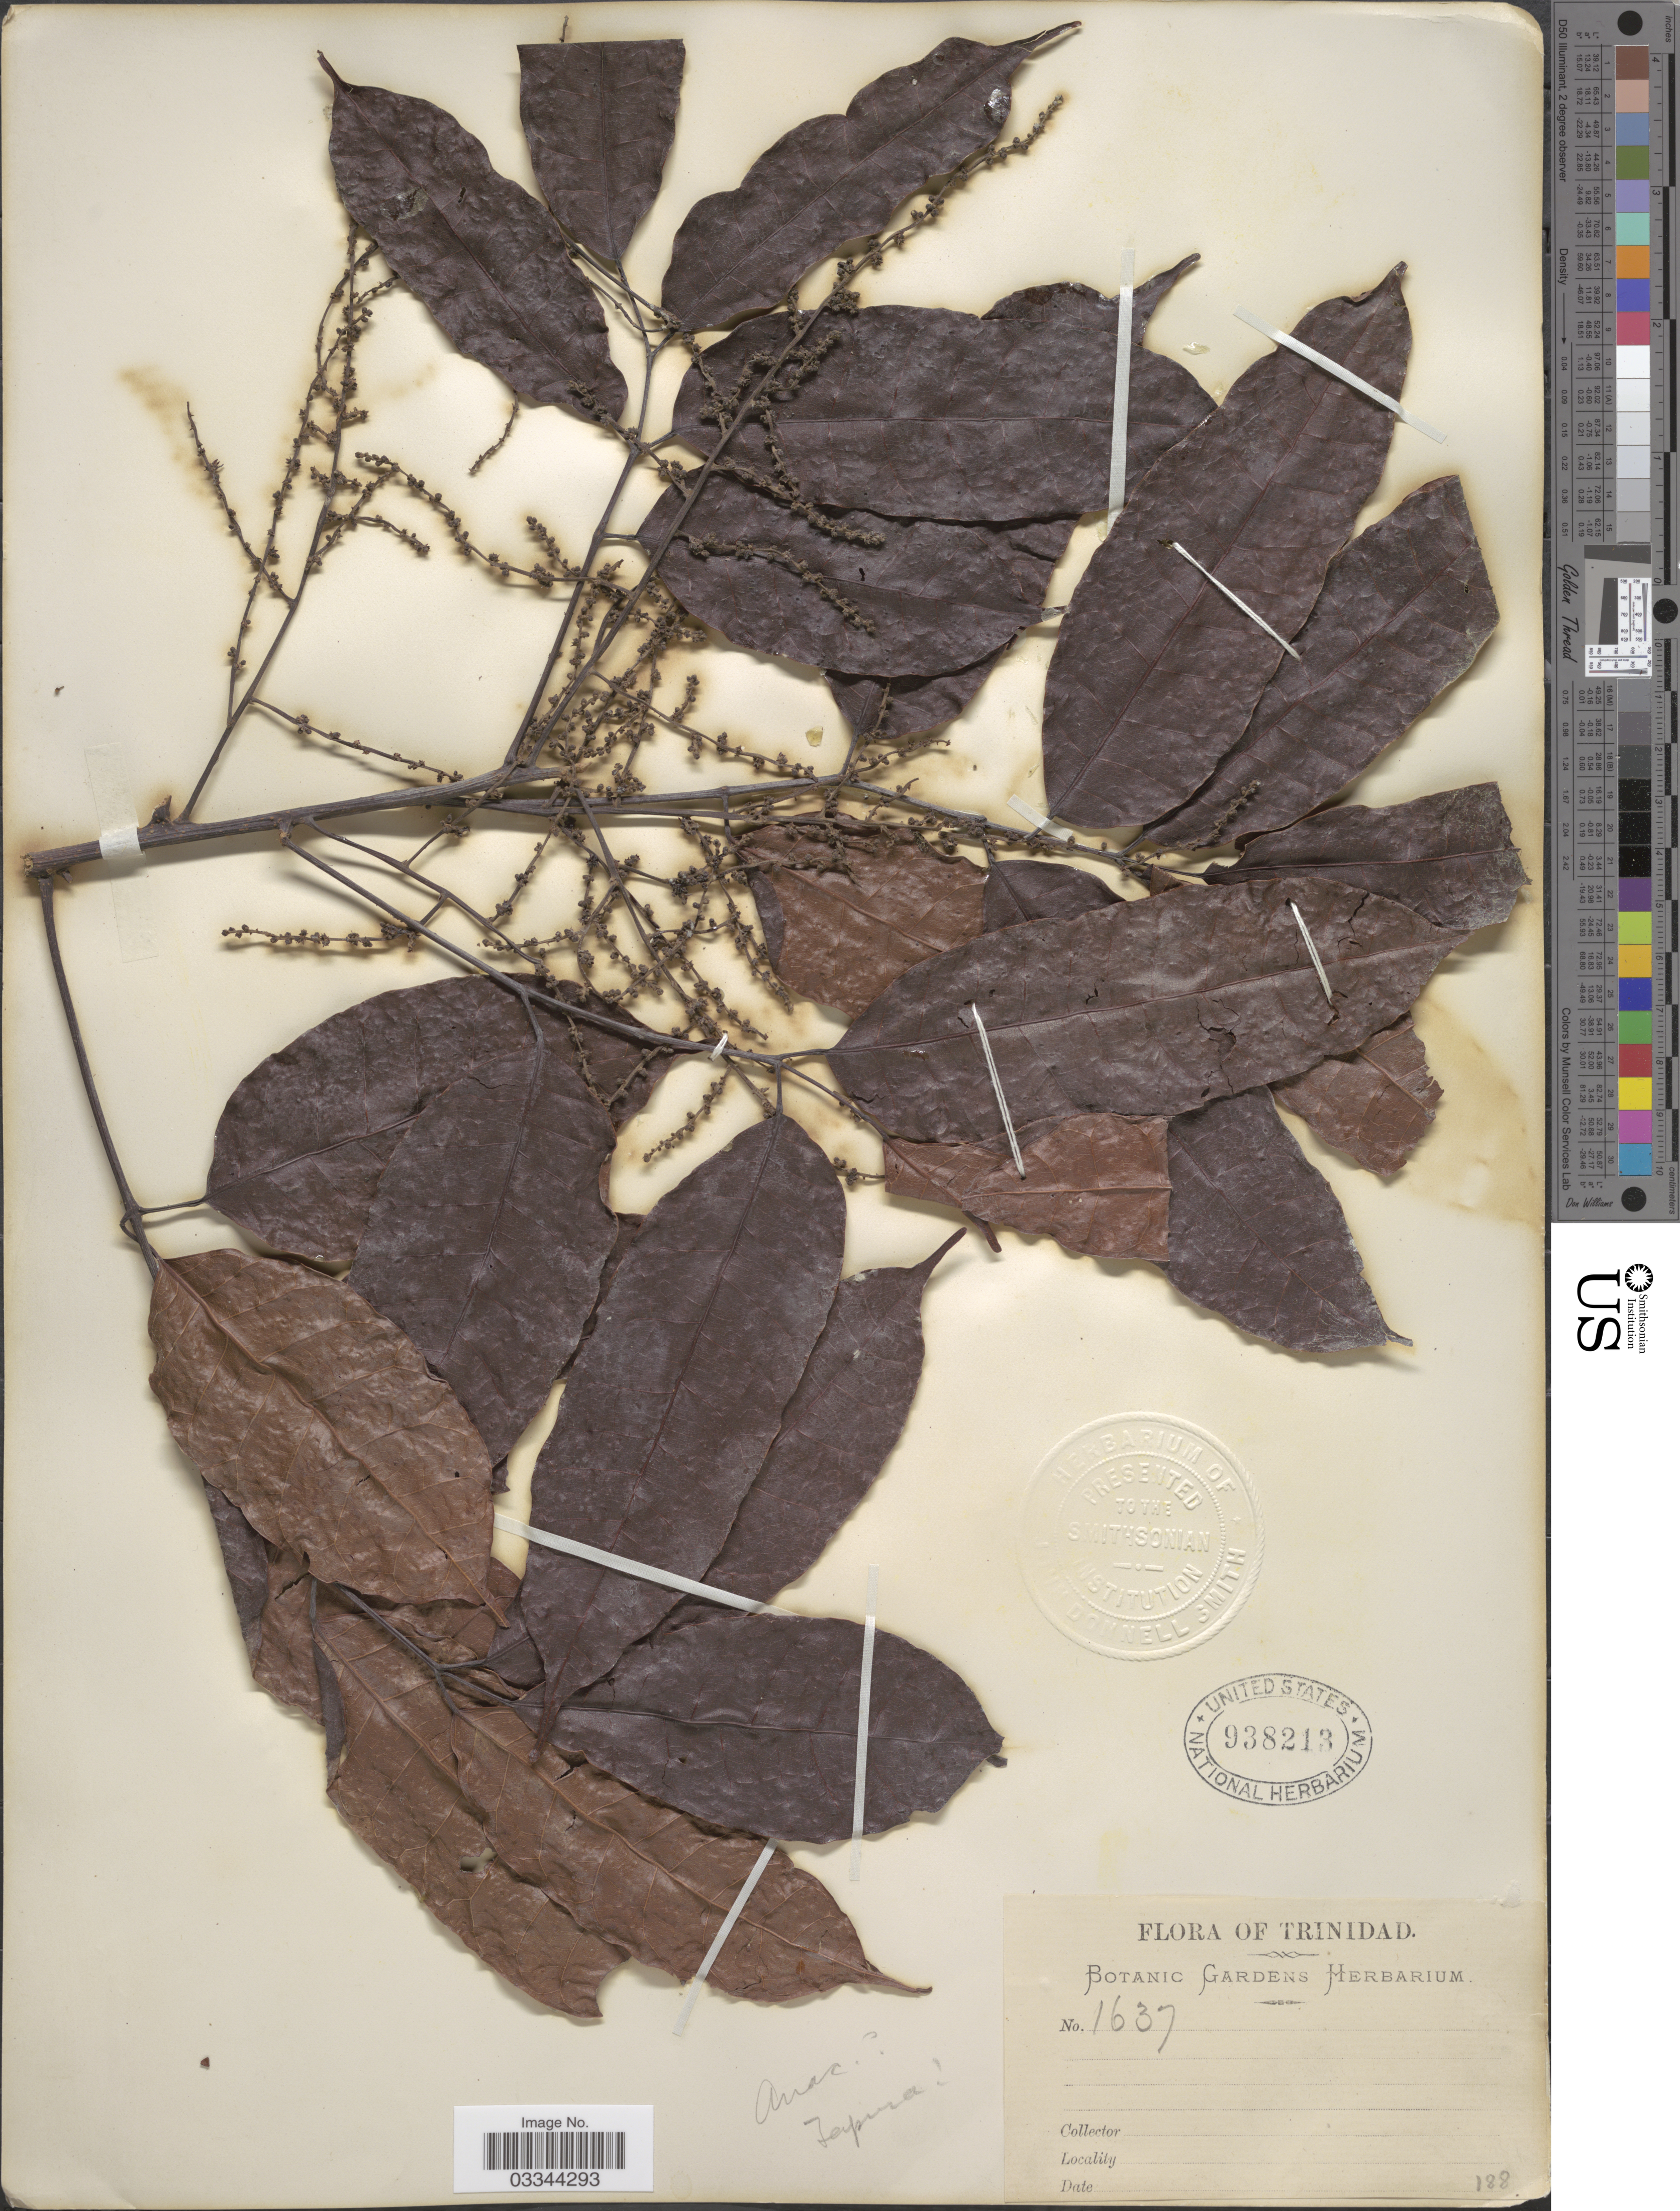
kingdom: Plantae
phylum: Tracheophyta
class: Magnoliopsida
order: Sapindales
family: Burseraceae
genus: Protium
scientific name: Protium herbertii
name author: Daly & P. Fine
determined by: Mitchell, J. D.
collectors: ex herb. Botanic Gardens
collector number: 1637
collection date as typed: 188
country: Trinidad and Tobago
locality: Trinidad.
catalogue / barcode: US 938213